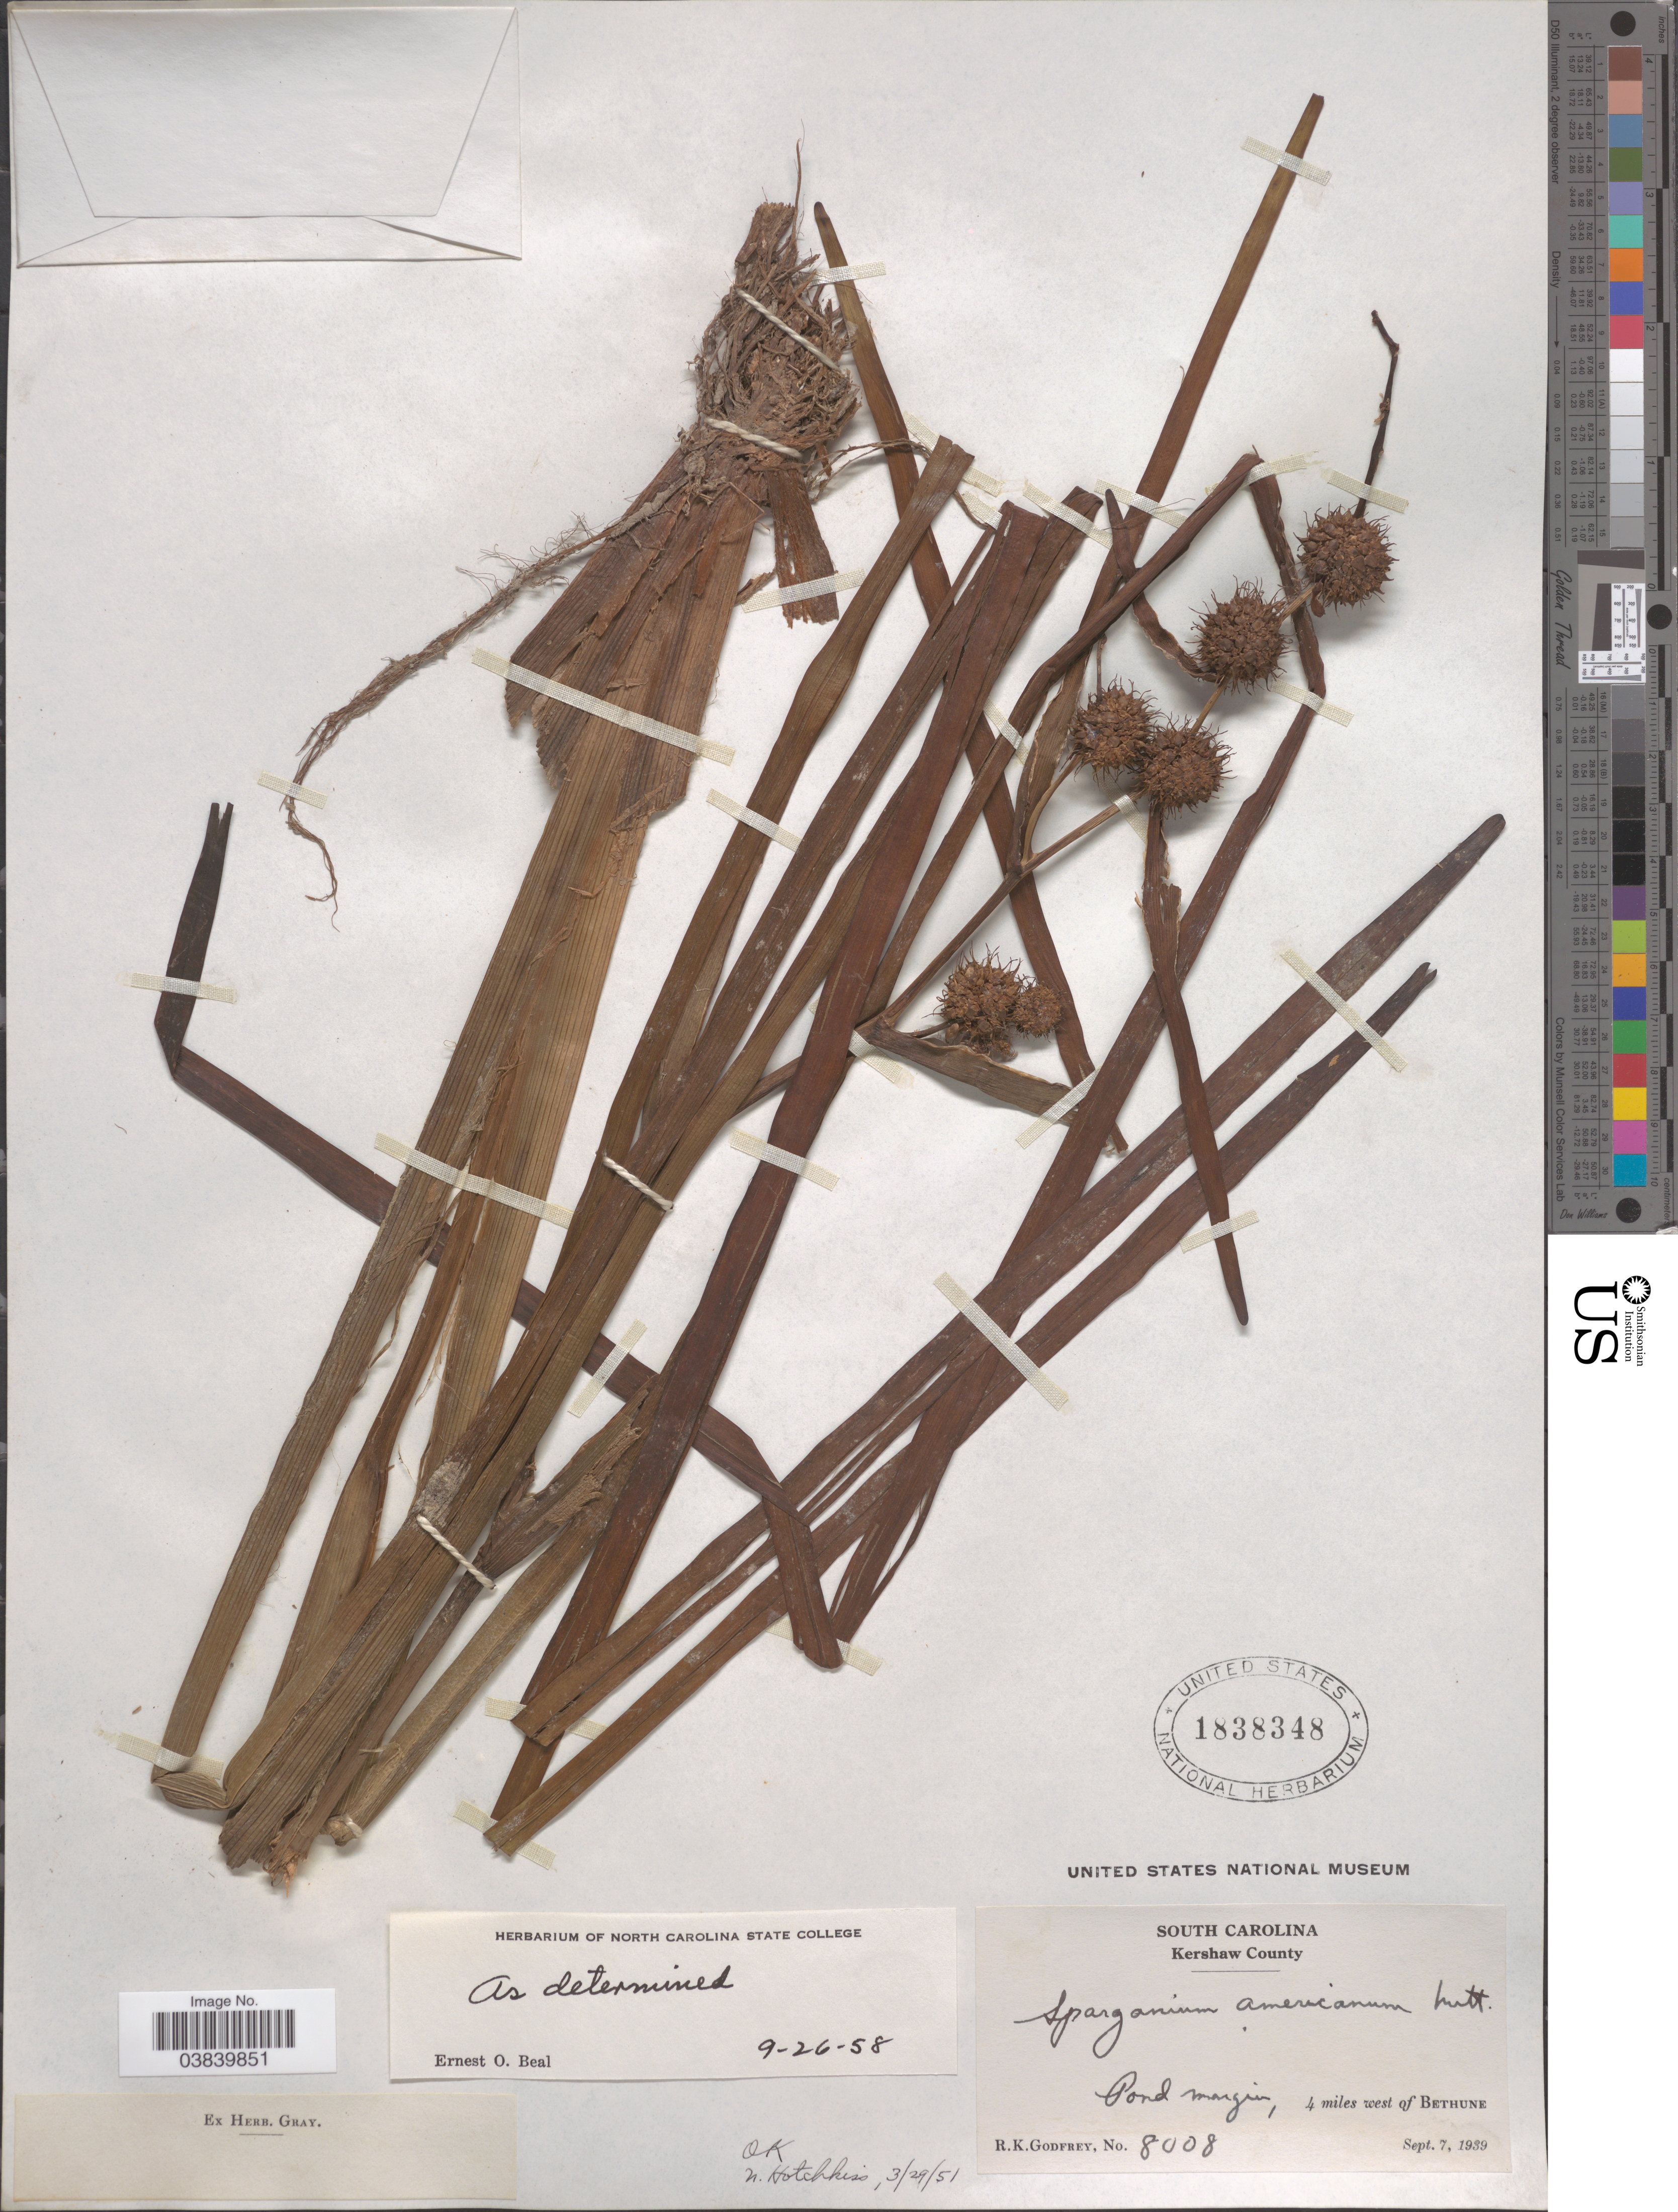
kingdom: Plantae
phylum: Tracheophyta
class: Liliopsida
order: Poales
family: Typhaceae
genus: Sparganium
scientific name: Sparganium americanum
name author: Nutt.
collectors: R. K. Godfrey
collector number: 8008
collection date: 1939-09-07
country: United States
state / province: South Carolina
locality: Kershaw County. Pond margin, 4 miles west of Bethune.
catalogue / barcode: US 1838348